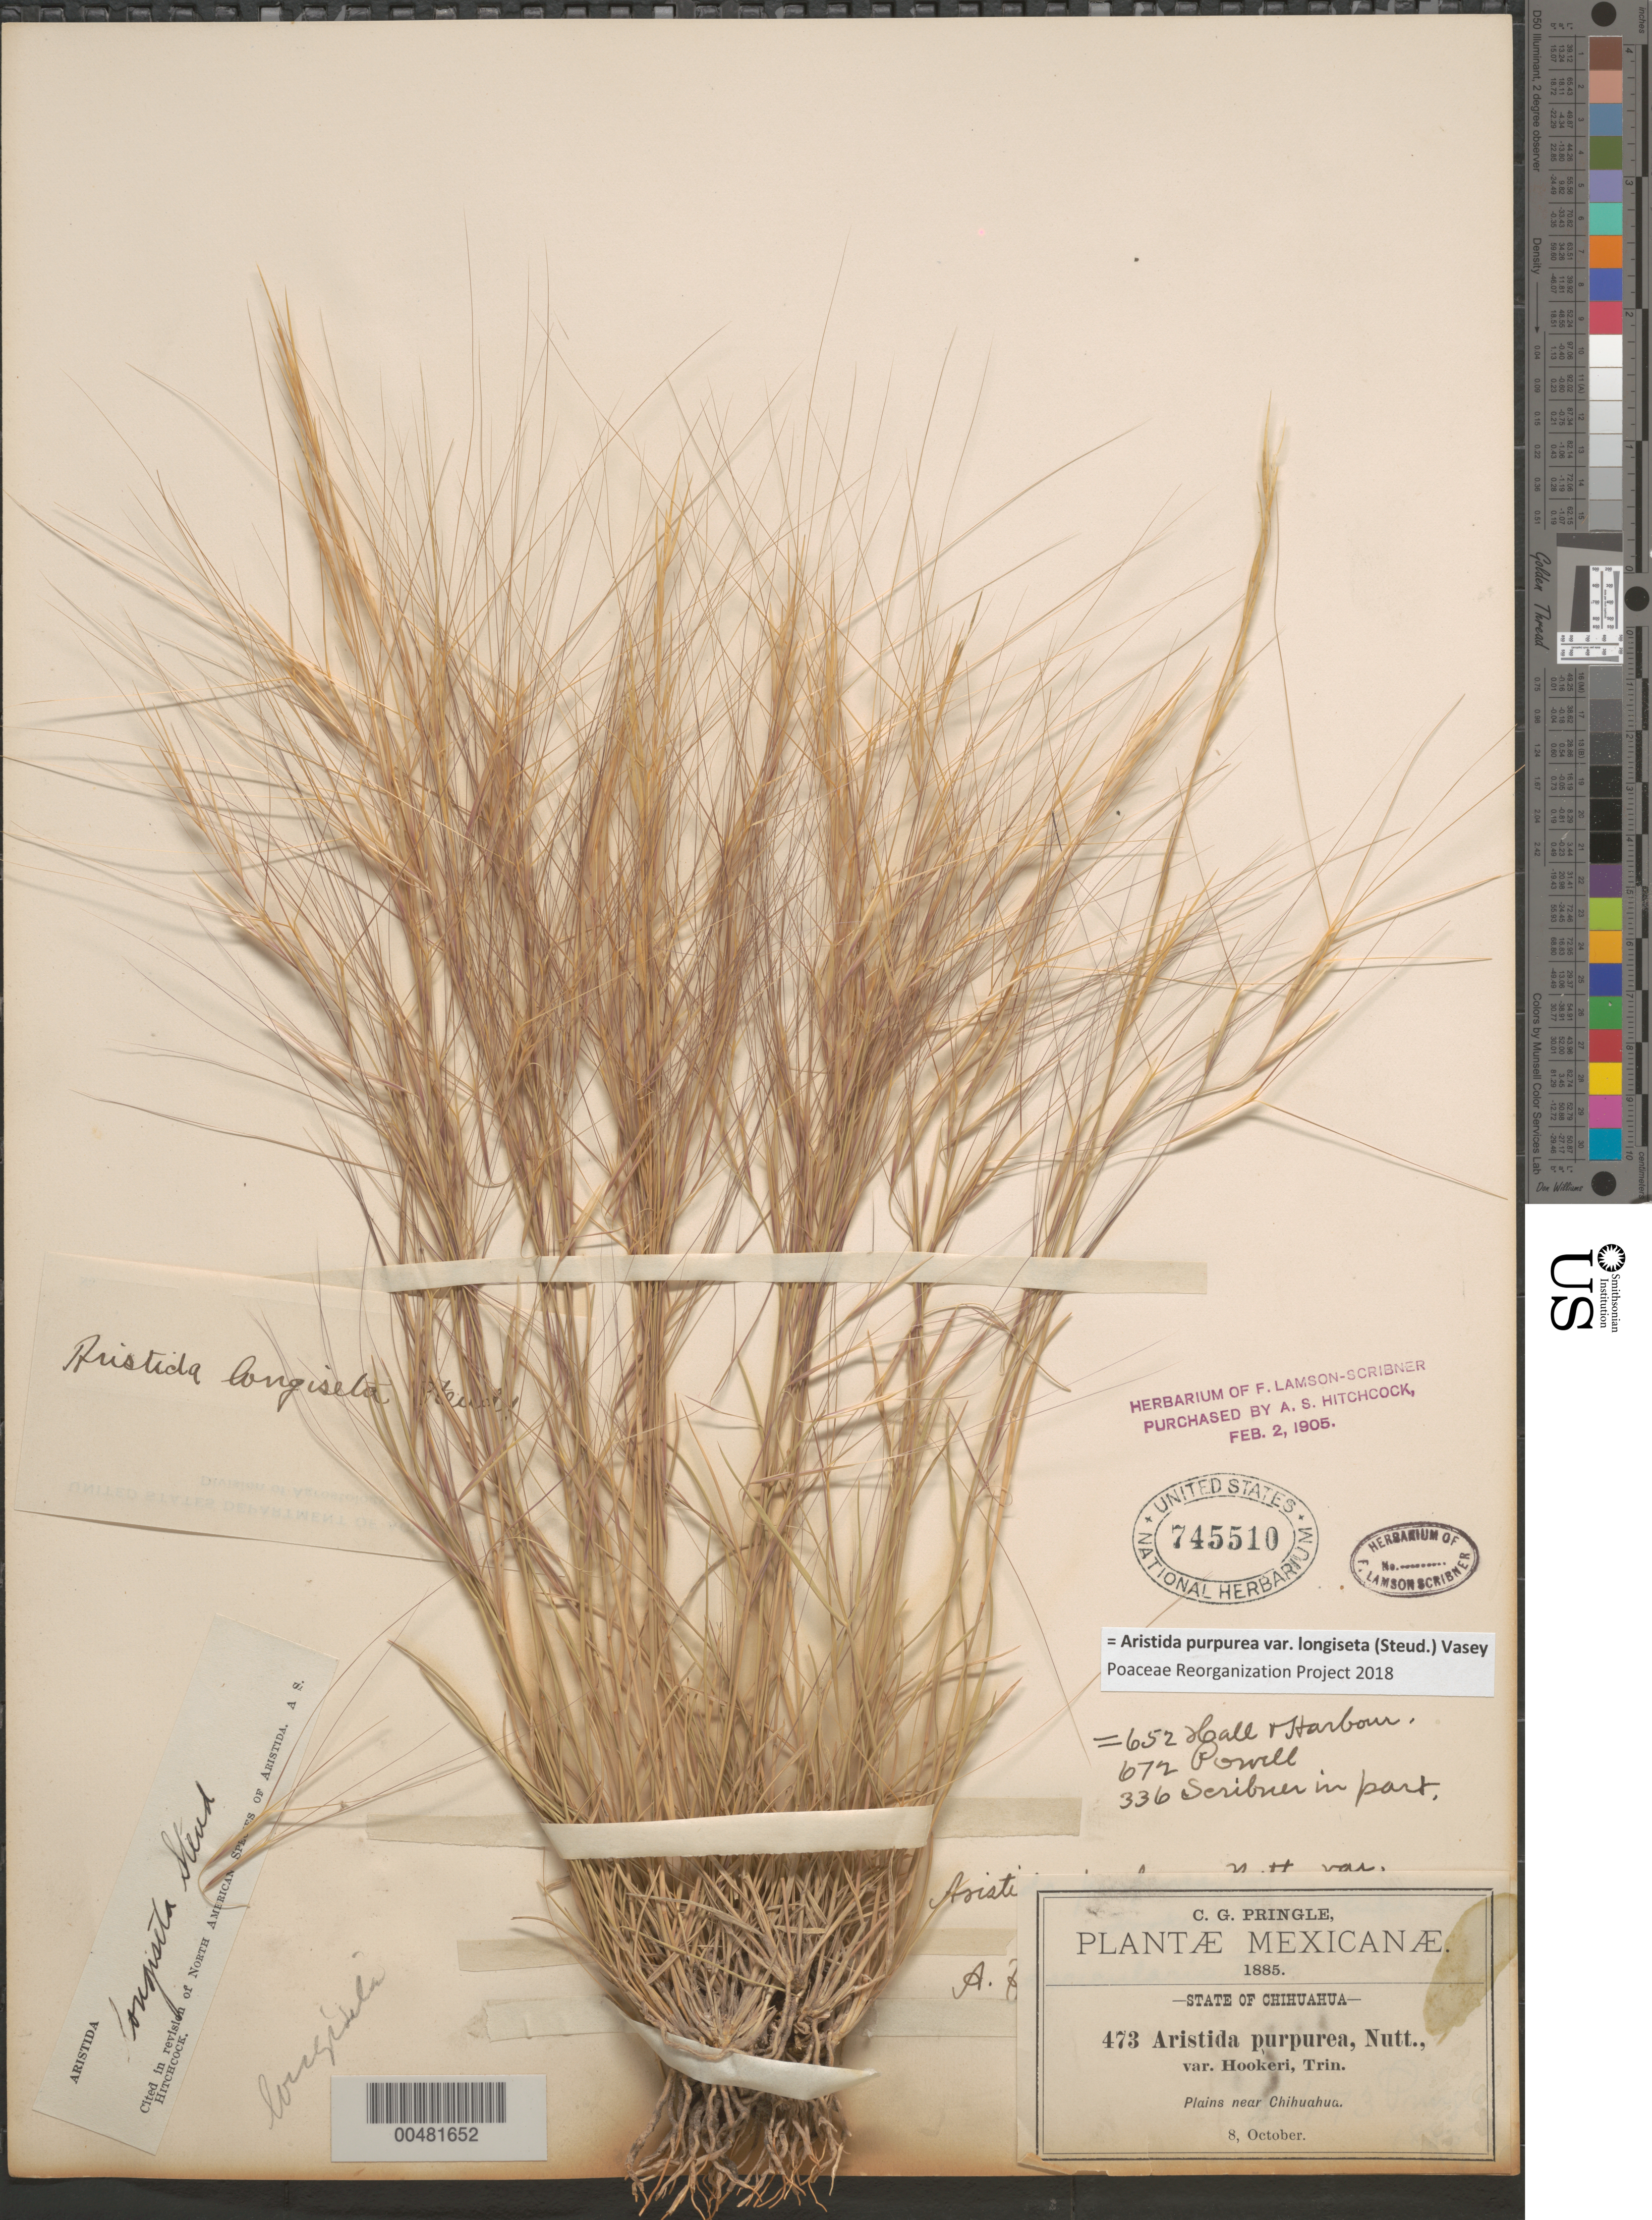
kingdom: Plantae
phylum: Tracheophyta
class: Liliopsida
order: Poales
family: Poaceae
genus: Aristida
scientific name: Aristida purpurea var. longiseta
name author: (Steud.) Vasey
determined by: Poaceae Reorganization Project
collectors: C. G. Pringle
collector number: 473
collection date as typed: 8 Oct 1885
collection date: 1885-10-08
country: Mexico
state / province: Chihuahua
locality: Plains near Chihuahua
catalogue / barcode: US 745510